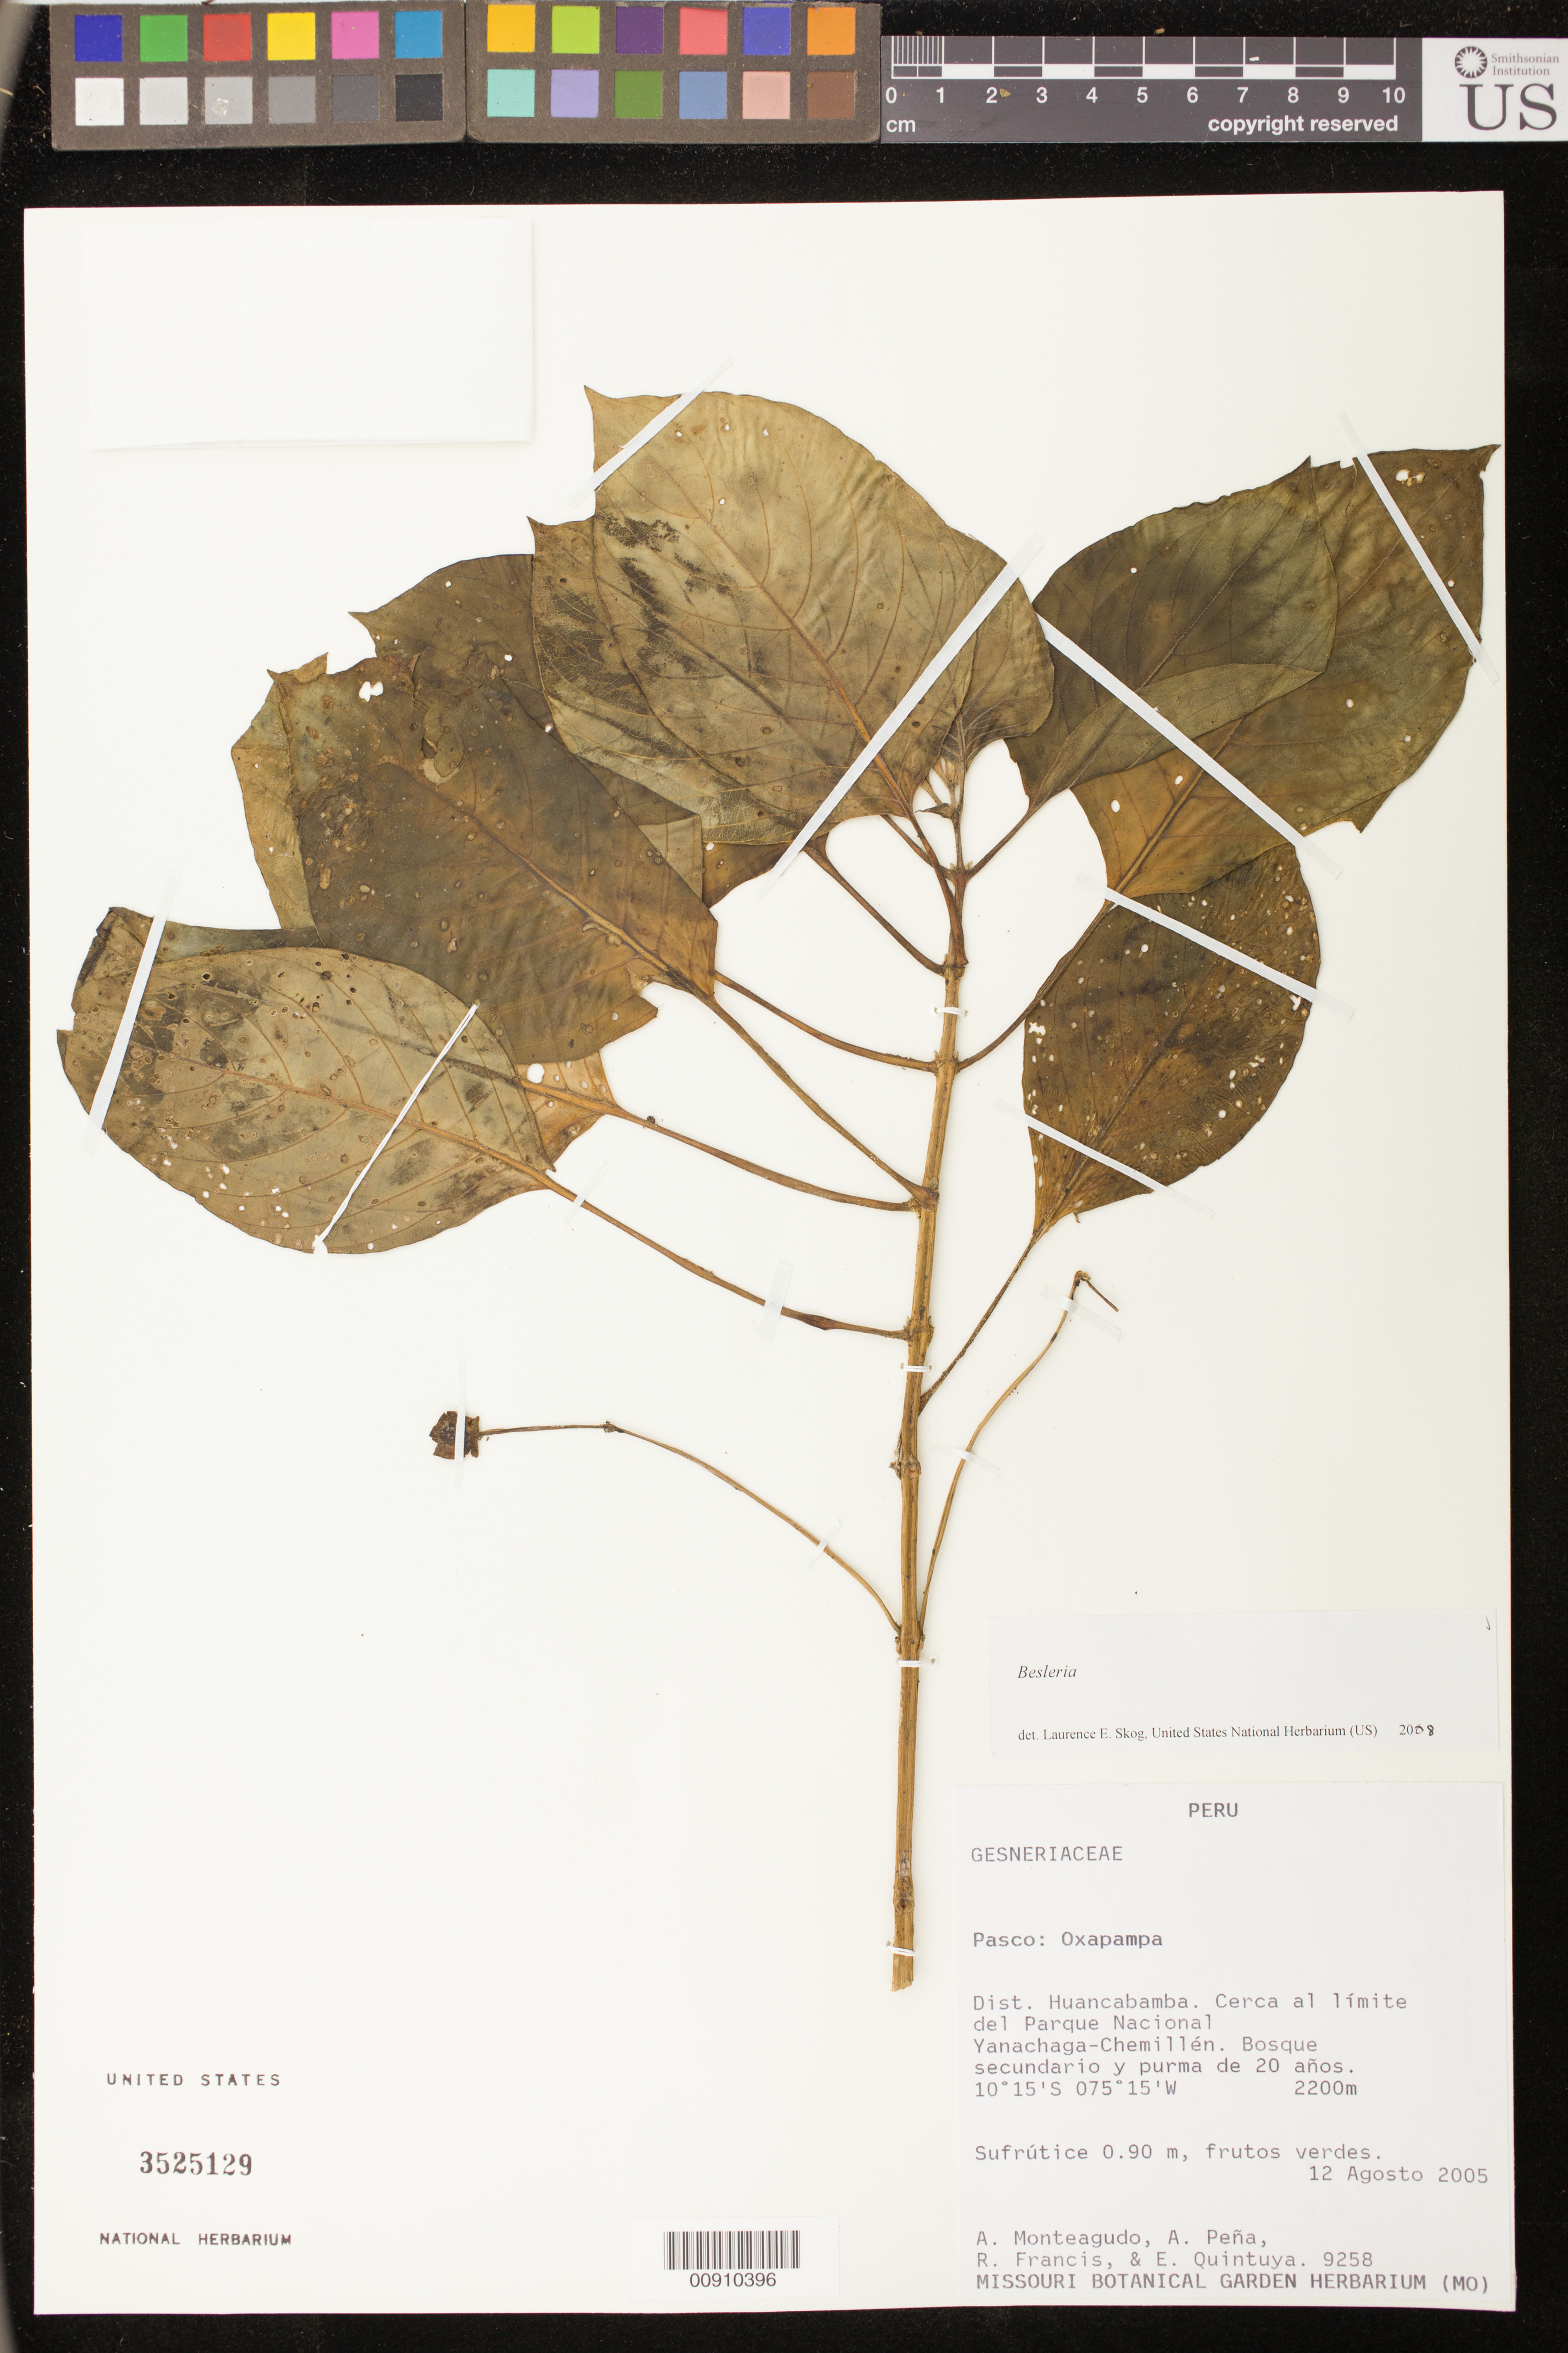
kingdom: Plantae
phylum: Tracheophyta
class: Magnoliopsida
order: Lamiales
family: Gesneriaceae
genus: Besleria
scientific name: Besleria sp.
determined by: Skog, Laurence E.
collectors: A. Monteagudo & et al.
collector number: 9258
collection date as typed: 12 Aug 2005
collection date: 2005-08-12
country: Peru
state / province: Pasco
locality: Pasco: Oxapampa. Dist. Huancabamba. Cerca al limite del Parque Nacional Yanachaga-Chemillén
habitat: Bosque secundario y purma de 20 años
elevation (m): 2200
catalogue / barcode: US 3525129